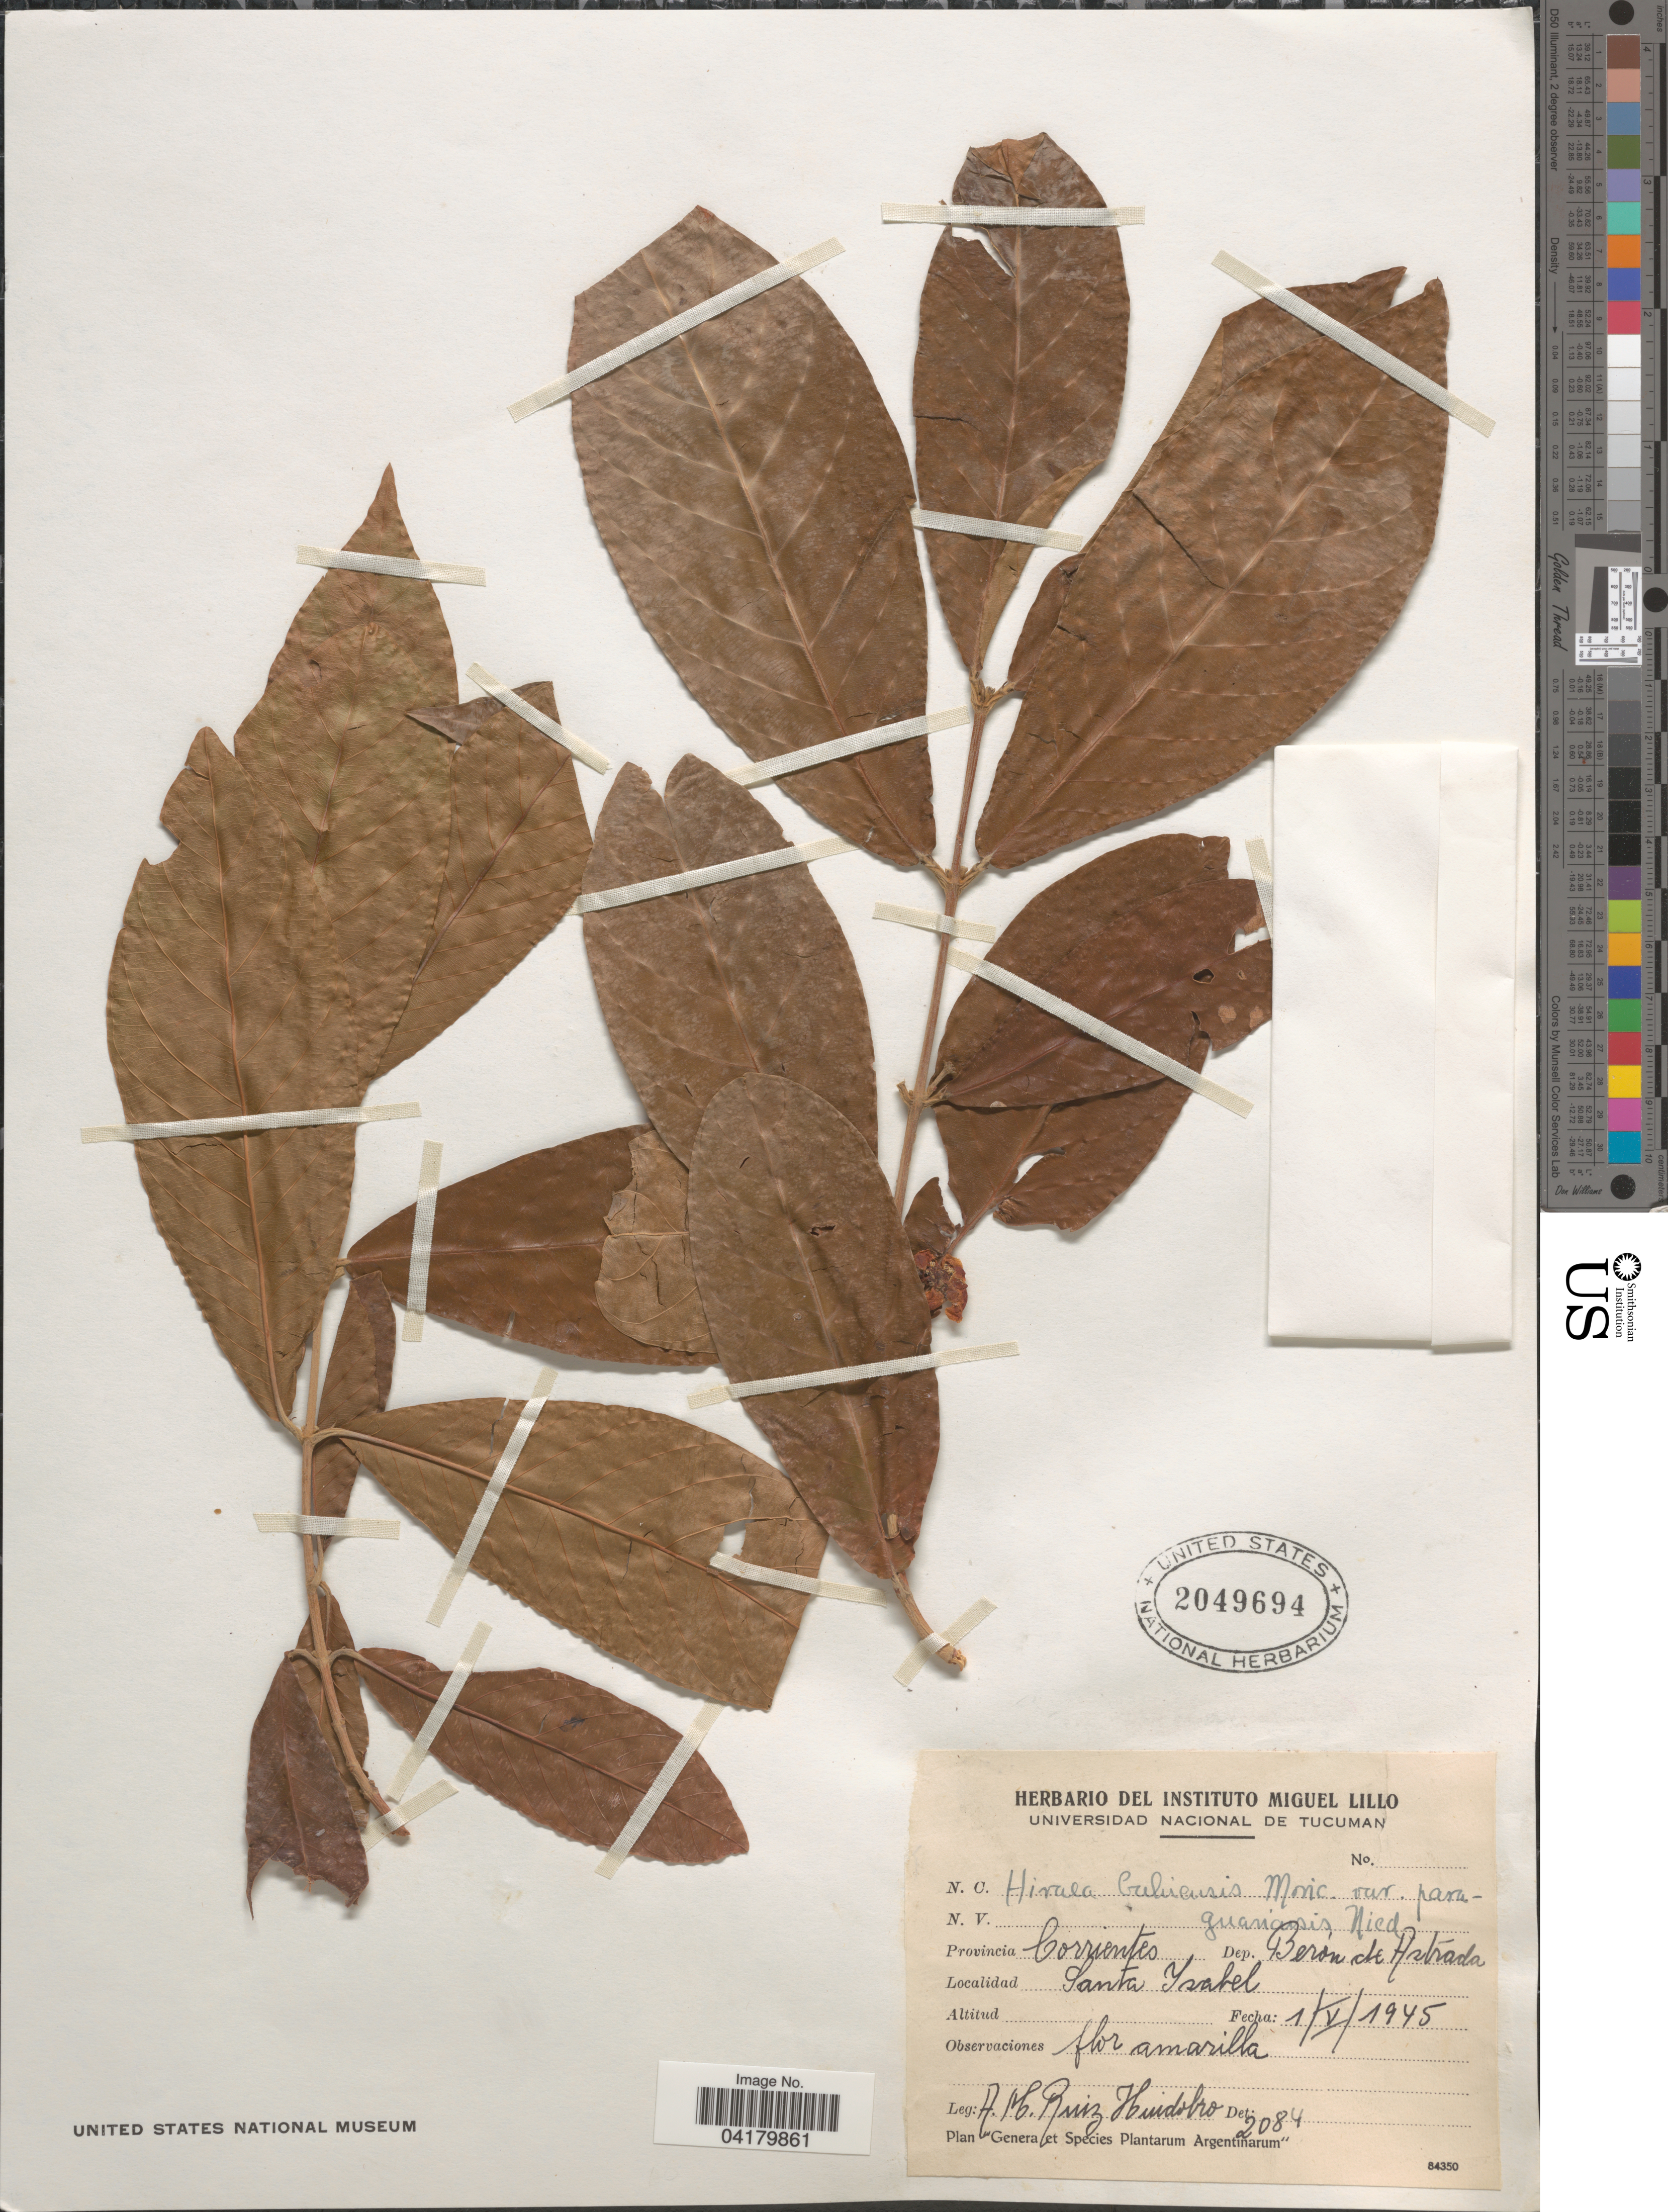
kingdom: Plantae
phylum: Tracheophyta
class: Magnoliopsida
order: Malpighiales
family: Malpighiaceae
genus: Hiraea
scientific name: Hiraea bahiensis var. paraguariensis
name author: Nied.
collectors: A. M. R. Huidobro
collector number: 2084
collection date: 1945-05-01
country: Argentina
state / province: Corrientes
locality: Dep. Beron de Astrada. Santa Isabel.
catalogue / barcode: US 2049694